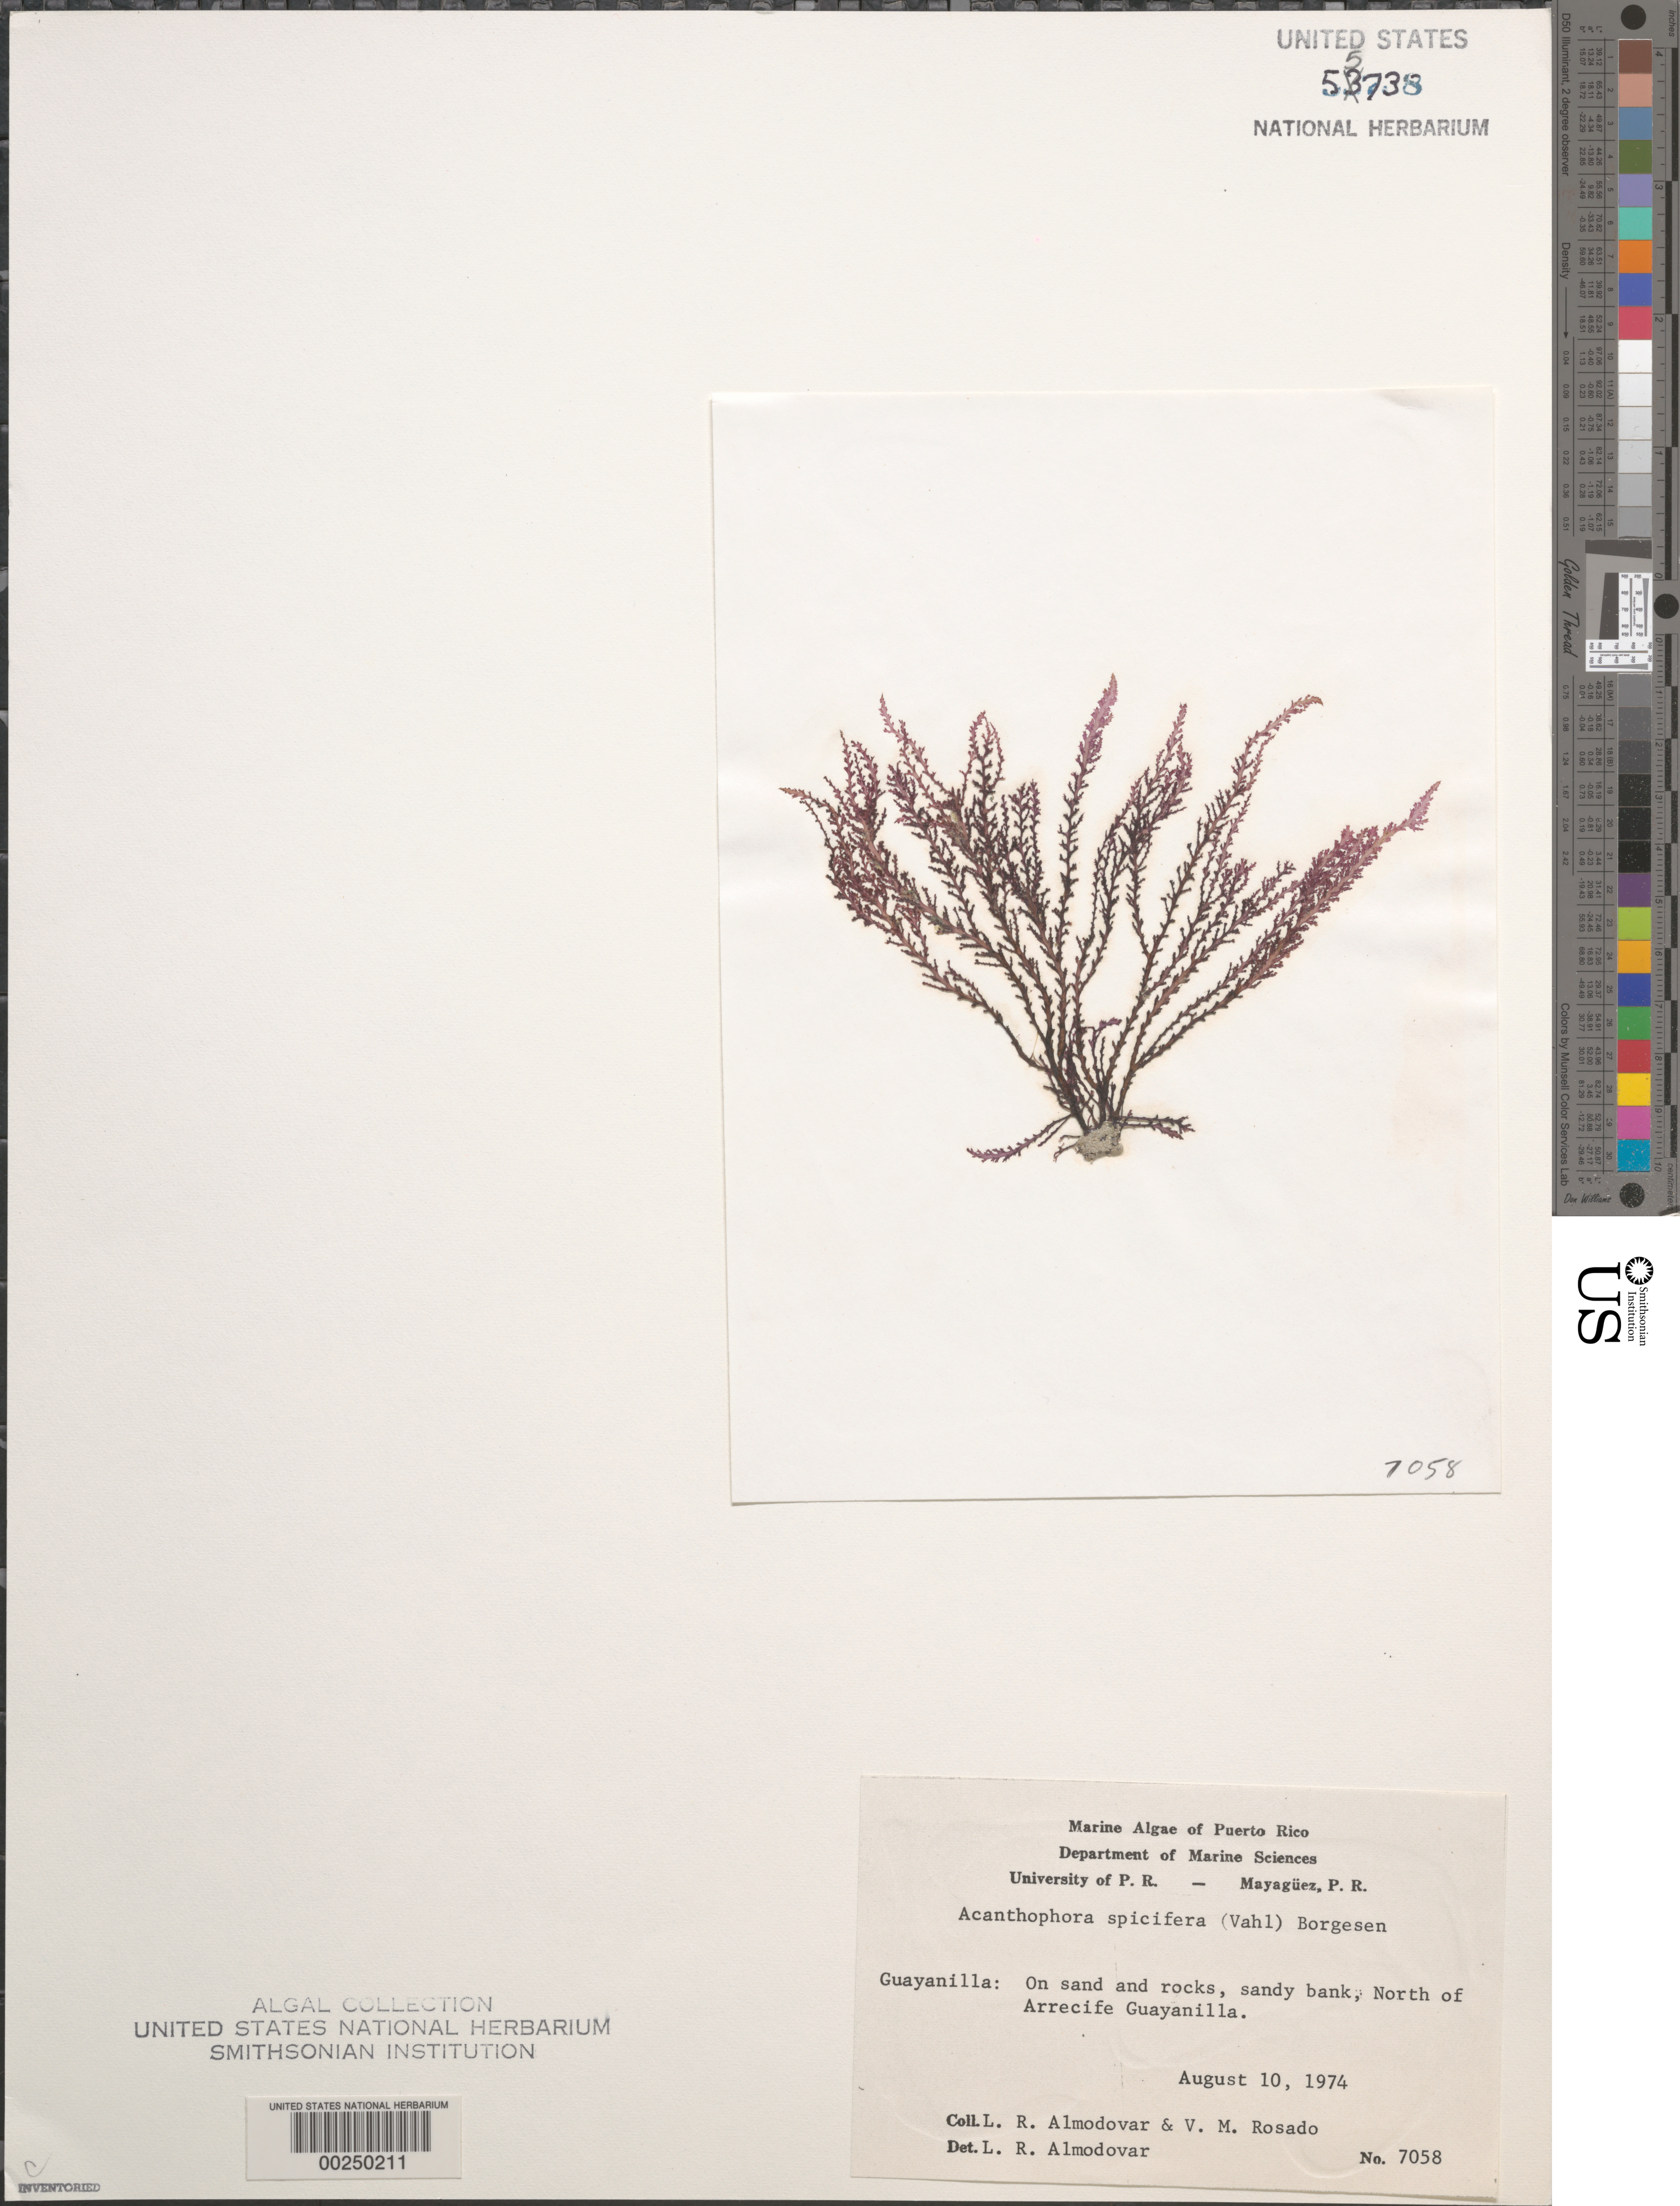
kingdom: Plantae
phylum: Rhodophyta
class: Florideophyceae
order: Ceramiales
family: Rhodomelaceae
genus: Acanthophora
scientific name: Acanthophora spicifera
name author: (Vahl) Børgesen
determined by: Almodovar, L. R.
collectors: L. Almodovar & V. Rosado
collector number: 7058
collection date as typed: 10 Aug 1974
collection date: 1974-08-10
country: Puerto Rico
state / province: Guayanilla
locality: North of arrecife guayanilla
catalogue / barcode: US 55738